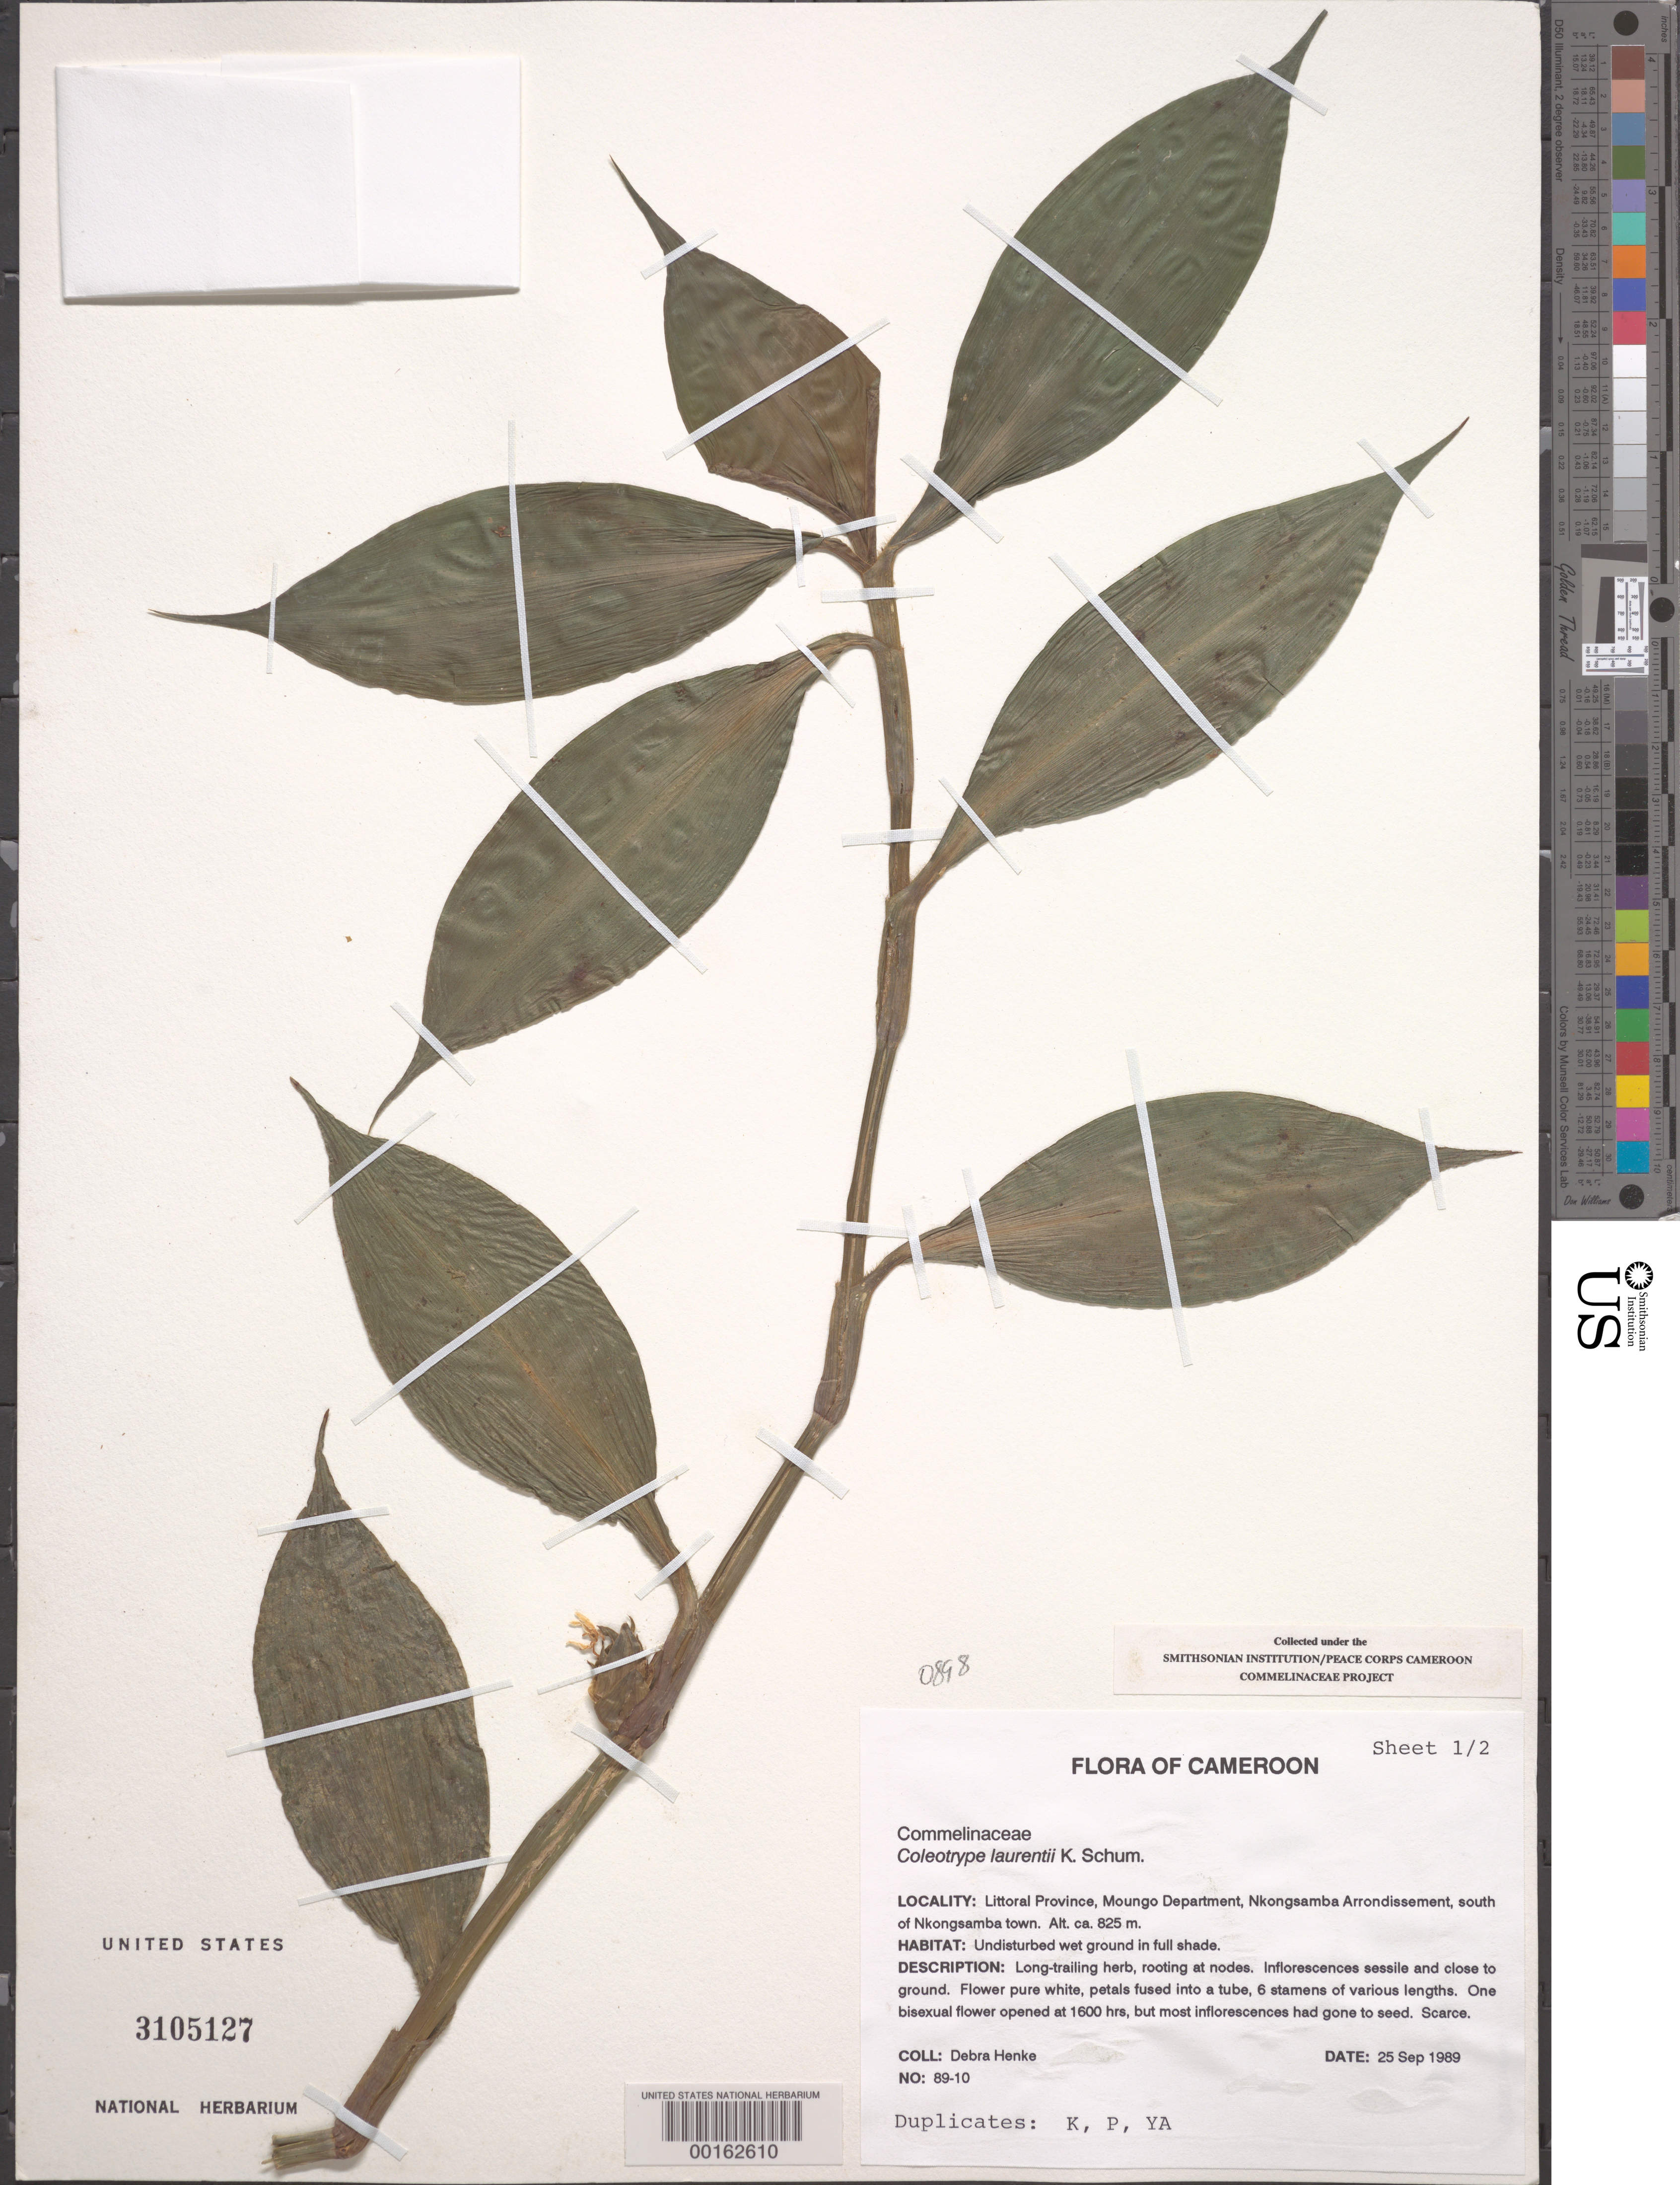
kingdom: Plantae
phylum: Tracheophyta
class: Liliopsida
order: Commelinales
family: Commelinaceae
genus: Coleotrype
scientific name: Coleotrype laurentii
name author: K. Schum.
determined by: Faden, Robert B., (US), Smithsonian Institution - National Museum of Natural History (UNITED STATES)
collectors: D. Henke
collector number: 89-10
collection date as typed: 25 Sep 1989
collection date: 1989-09-25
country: Cameroon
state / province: Littoral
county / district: Mungo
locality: Nkongsamba arrondissement, s of nkongsamba town.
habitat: Undisturbed wet ground in full shade.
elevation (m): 825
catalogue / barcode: US 3105127